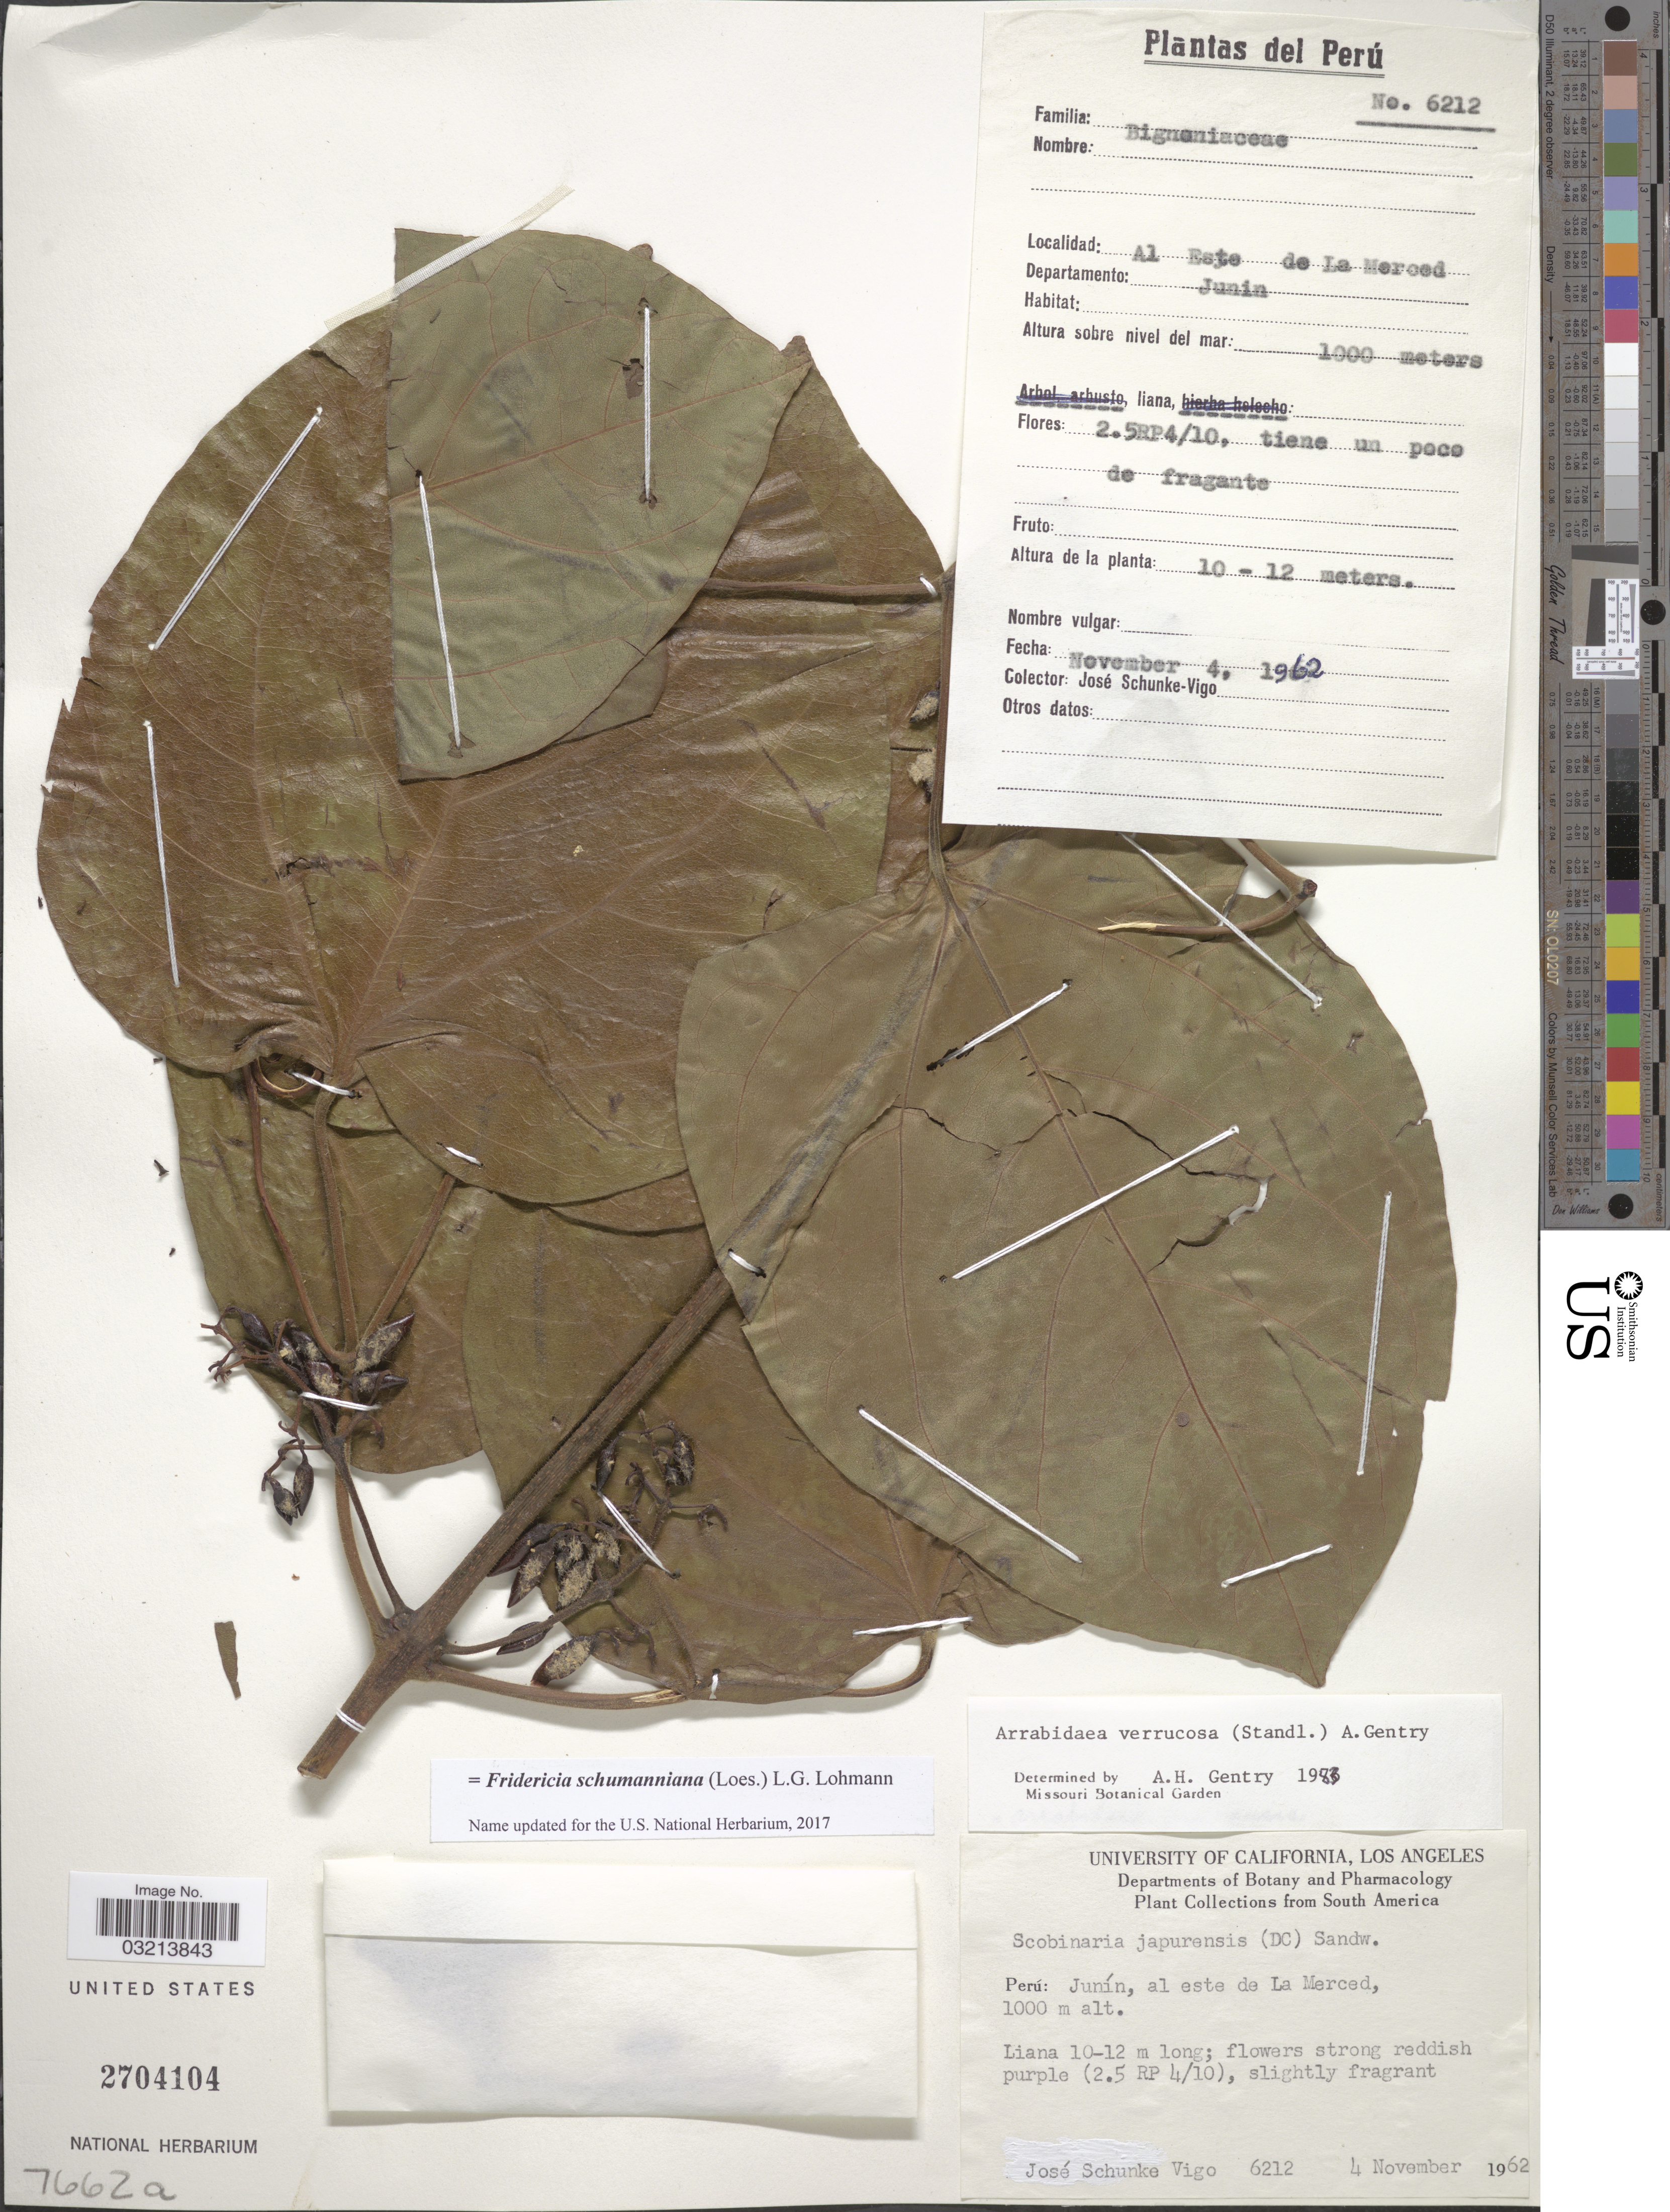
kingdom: Plantae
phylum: Tracheophyta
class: Magnoliopsida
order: Lamiales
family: Bignoniaceae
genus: Fridericia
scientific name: Fridericia schumanniana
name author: (Loes.) L.G. Lohmann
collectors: J. Schunke Vigo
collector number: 6212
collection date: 1962-11-04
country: Peru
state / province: Junín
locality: Al este de La Merced. Departamento: Junin.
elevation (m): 1000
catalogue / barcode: US 2704104